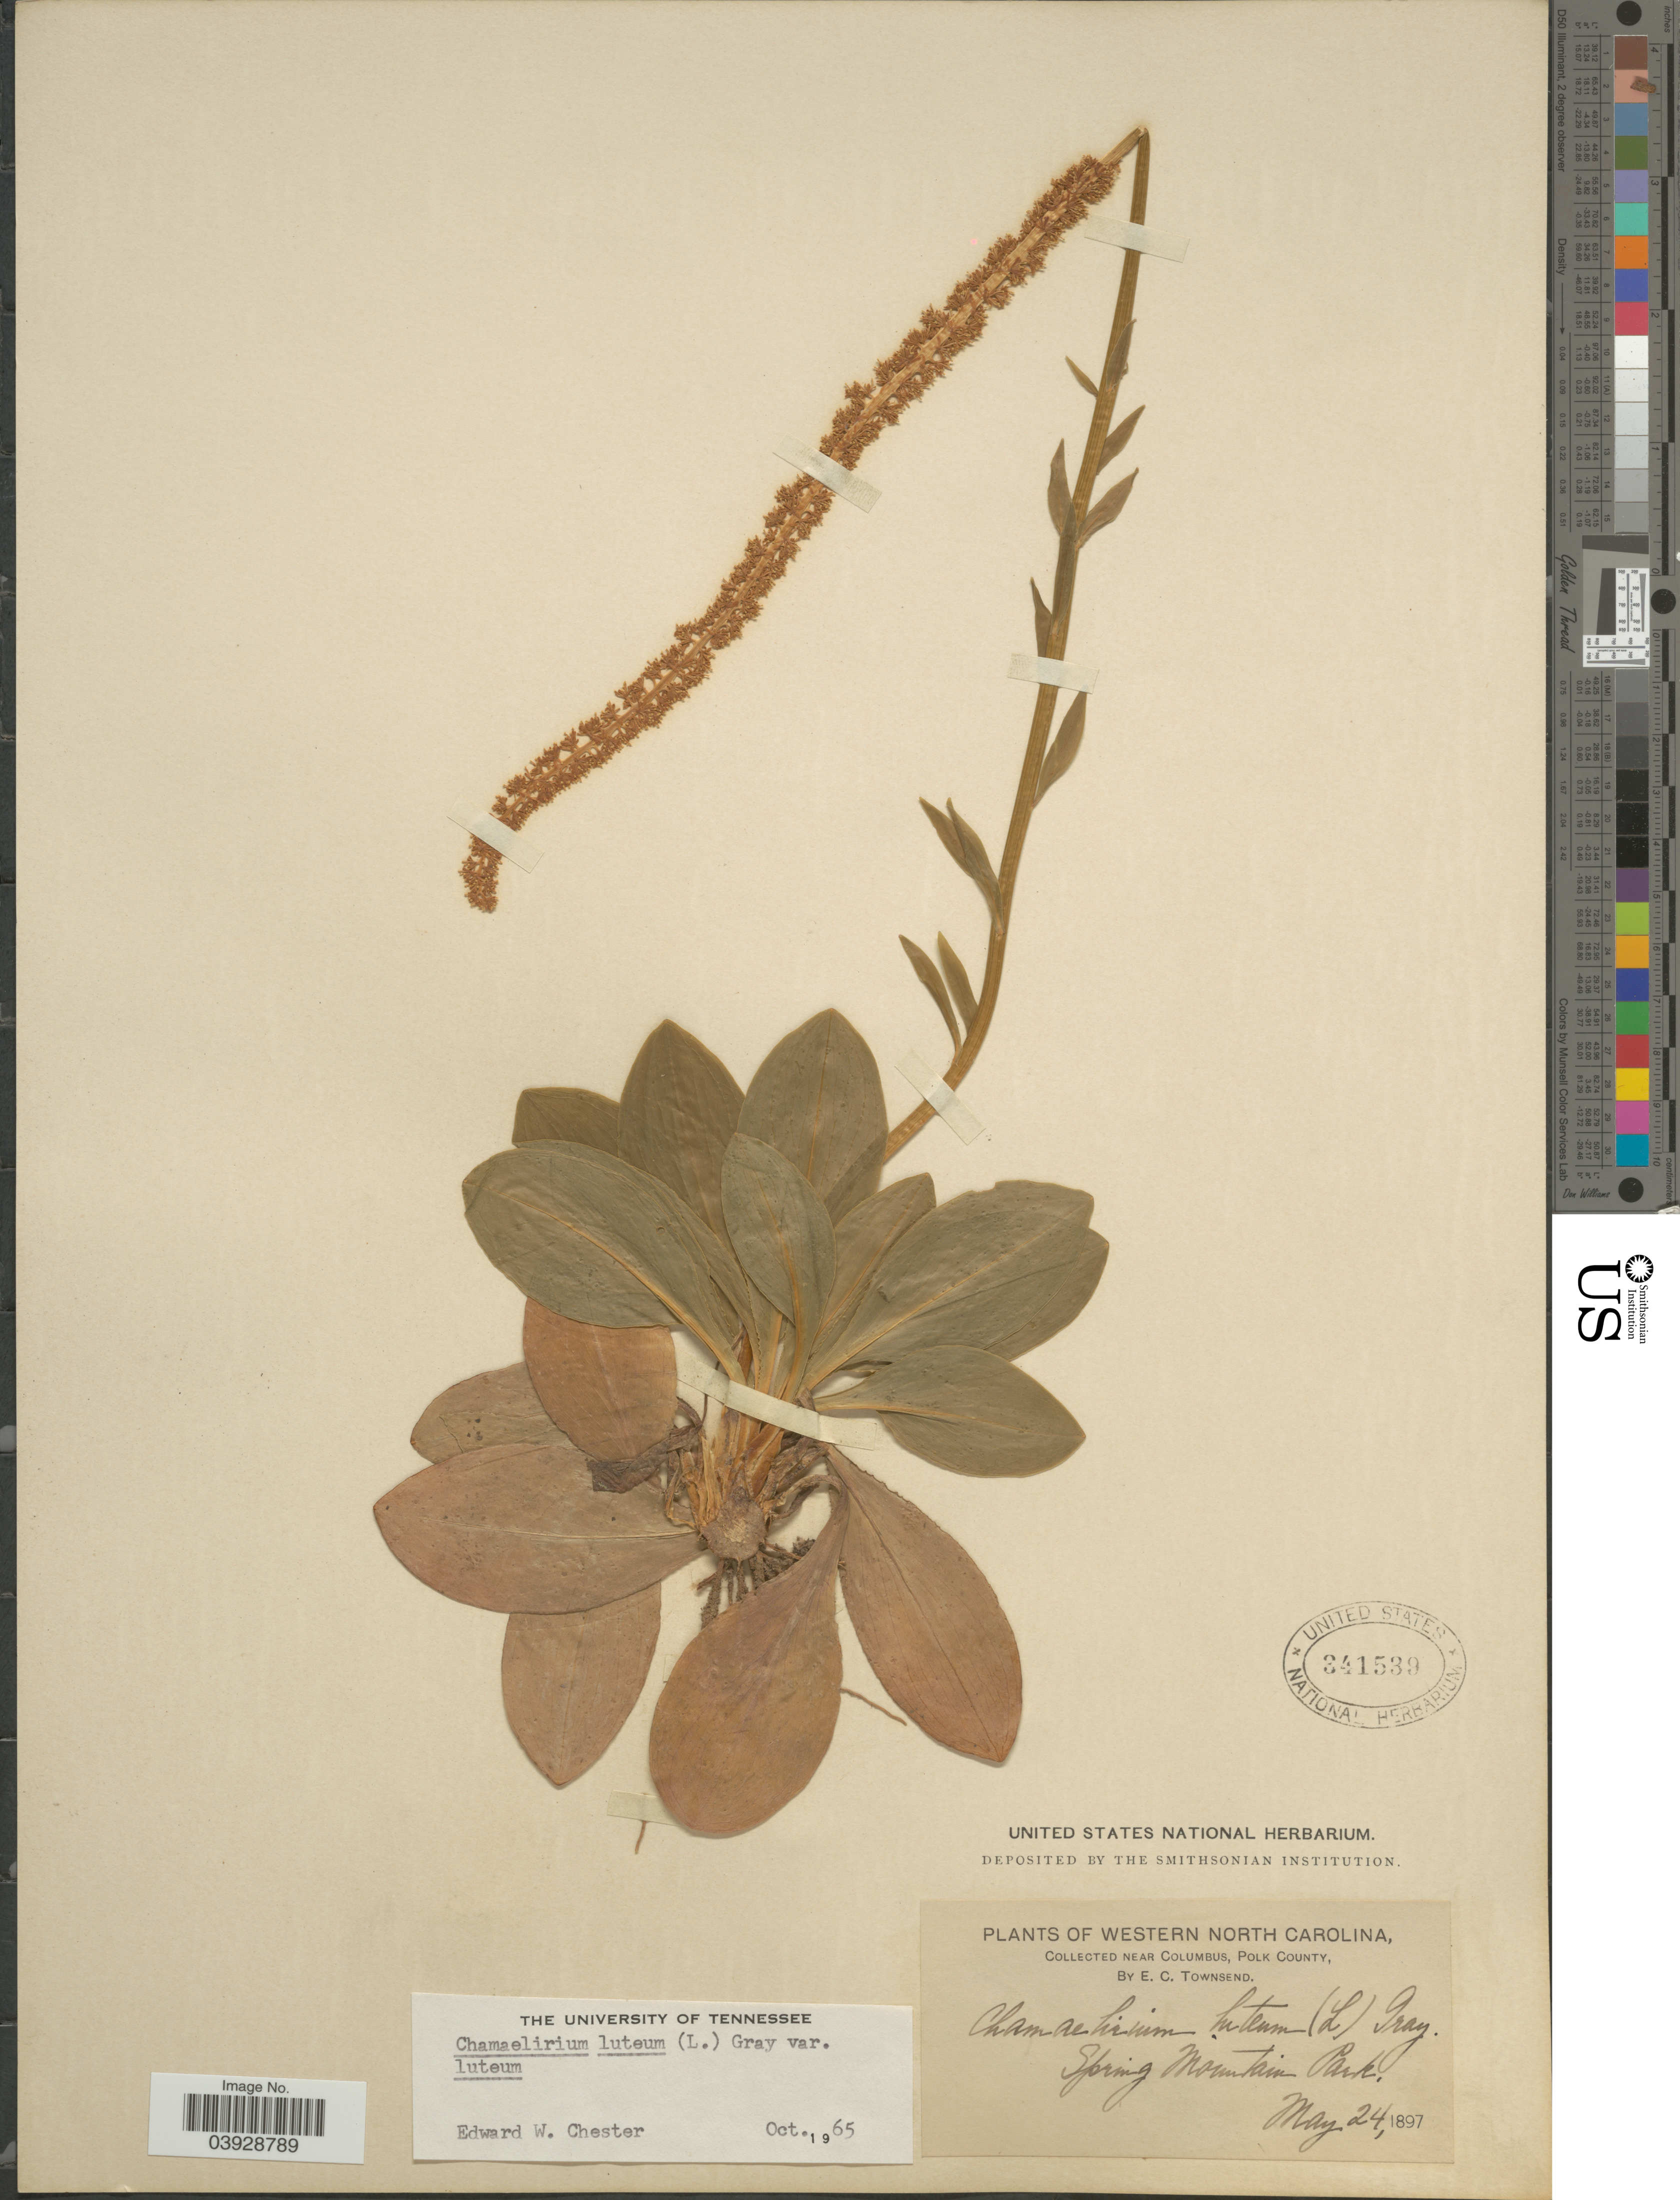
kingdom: Plantae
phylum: Tracheophyta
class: Liliopsida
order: Liliales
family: Melanthiaceae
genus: Chamaelirium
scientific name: Chamaelirium luteum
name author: (L.) A. Gray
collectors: E. C. Townsend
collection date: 1897-05-24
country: United States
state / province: North Carolina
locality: Western North Carolina, near Columbus, Polk County. Spring Mountain Park.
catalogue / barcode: US 341539